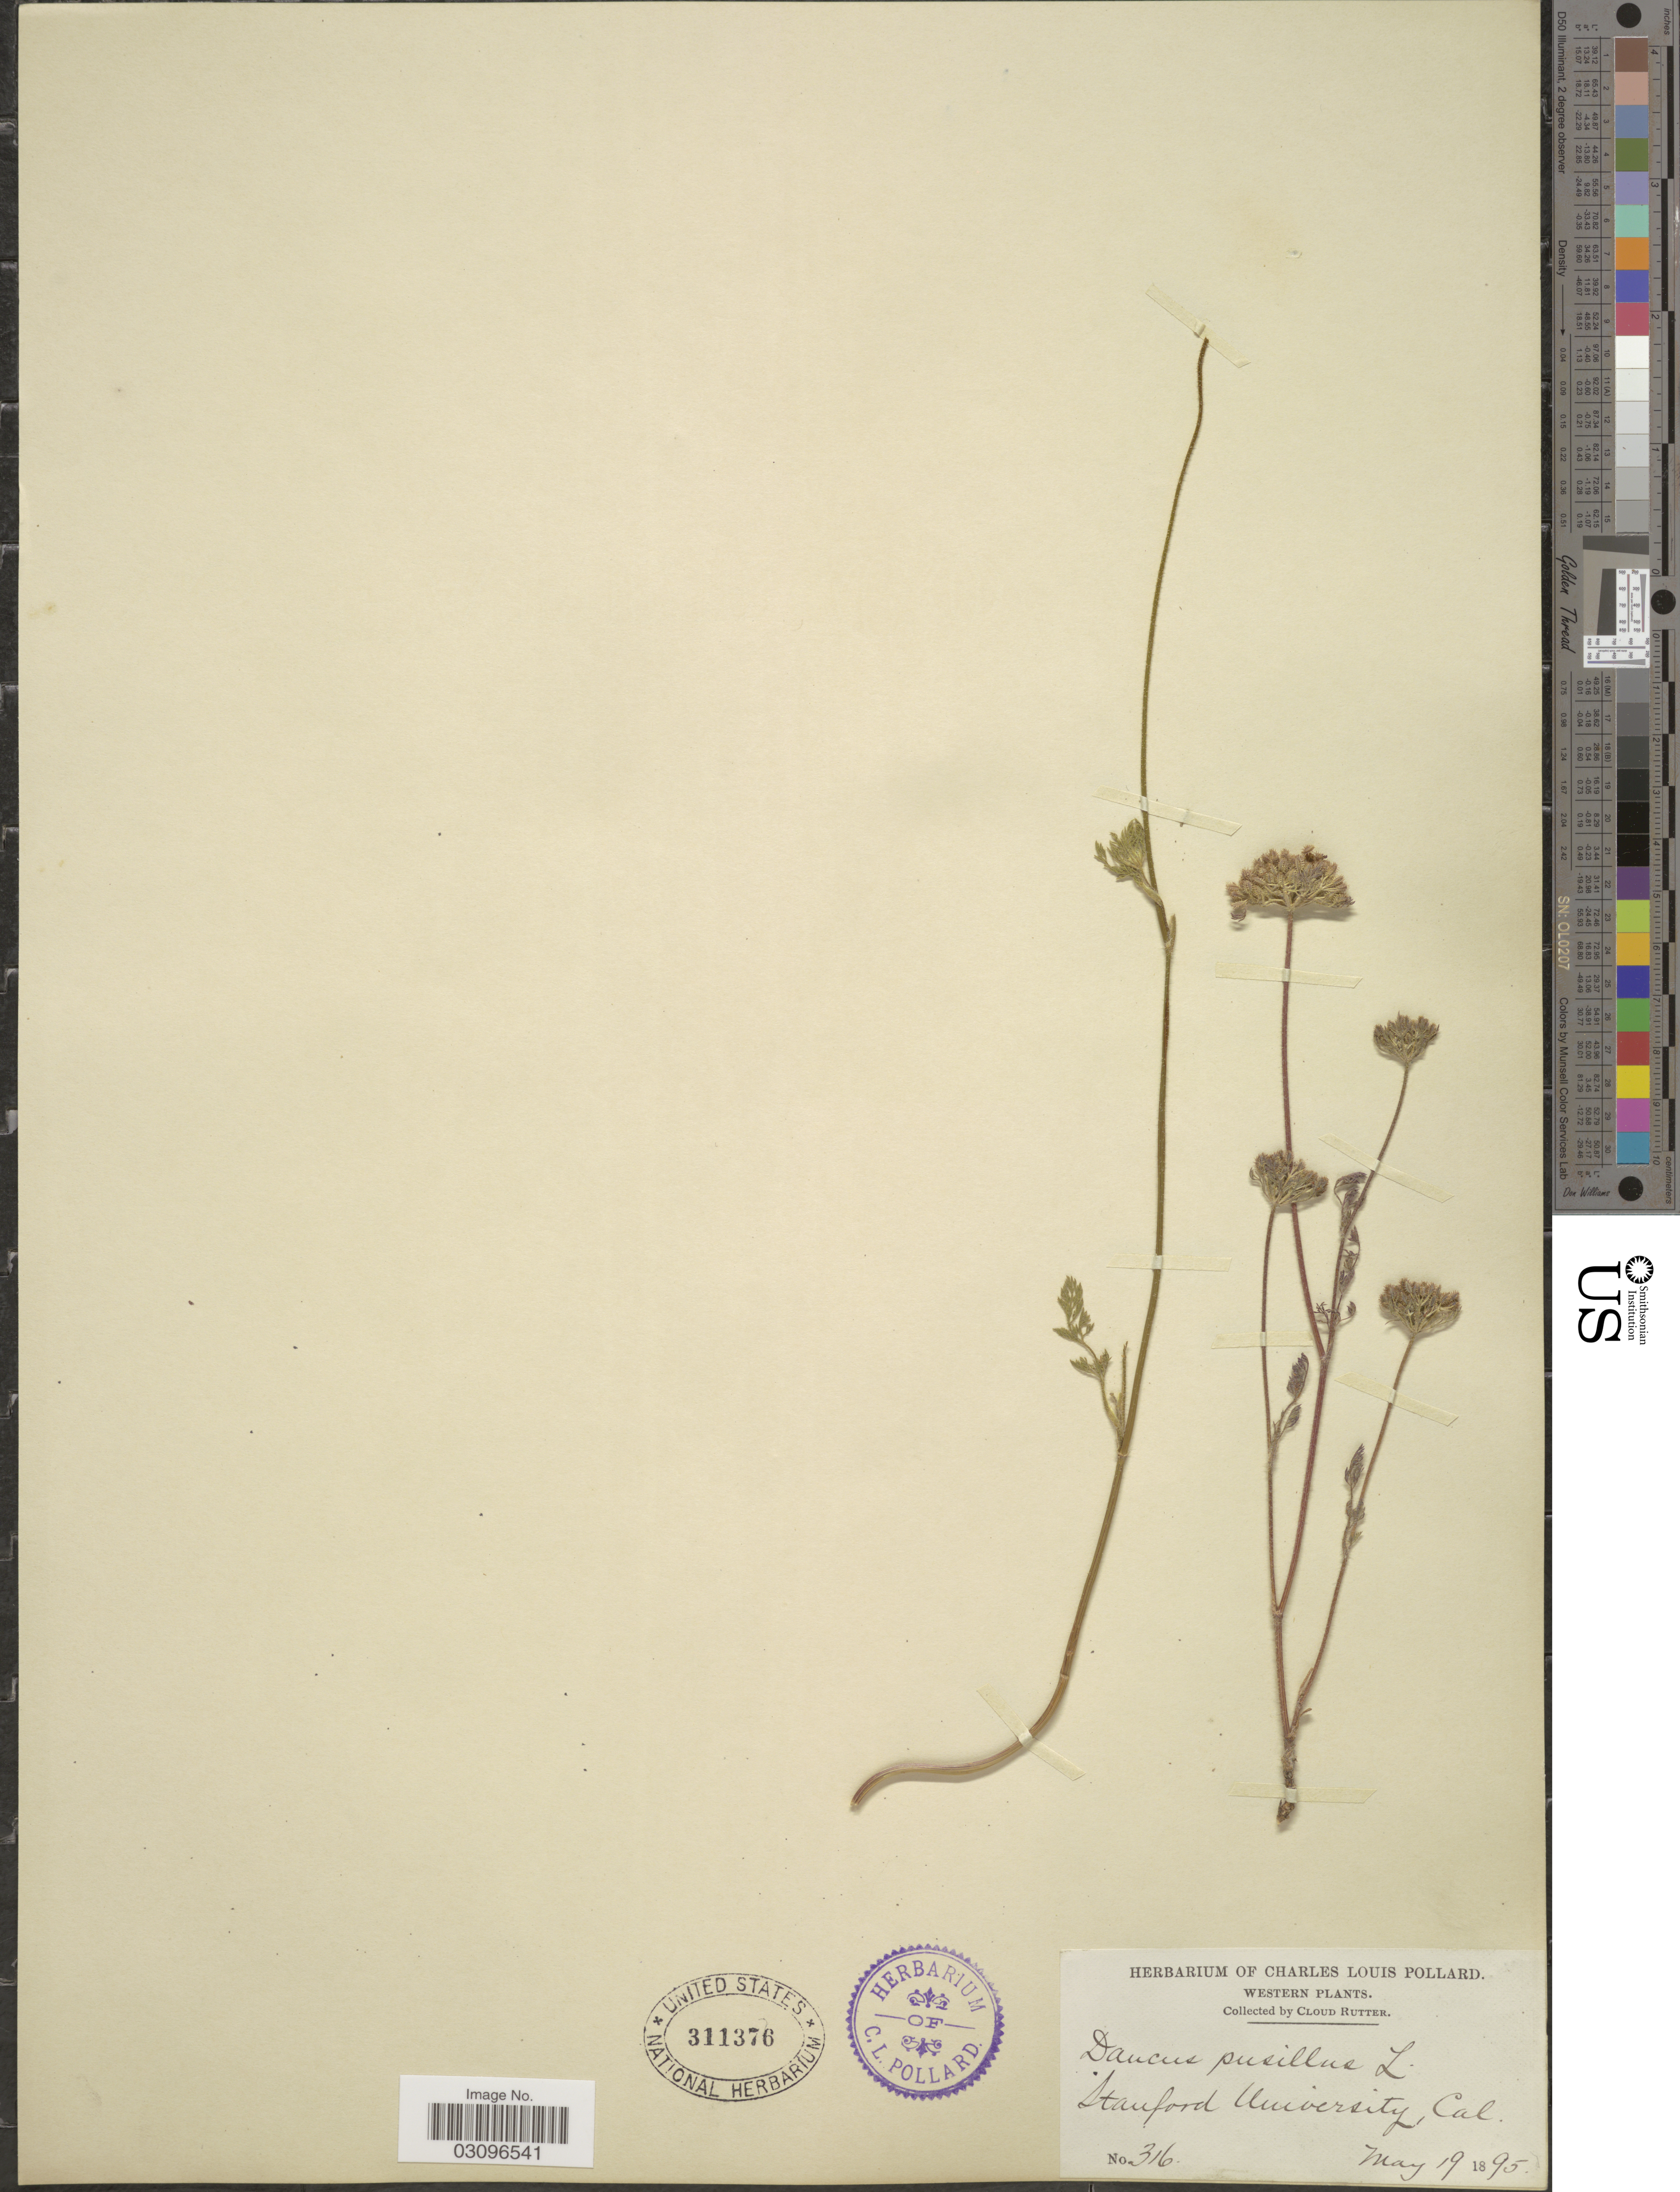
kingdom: Plantae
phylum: Tracheophyta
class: Magnoliopsida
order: Apiales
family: Apiaceae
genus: Daucus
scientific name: Daucus pusillus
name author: Michx.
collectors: C. Rutter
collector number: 316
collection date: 1895-05-19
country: United States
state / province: California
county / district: Santa Clara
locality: Western, Stanford University, Cal.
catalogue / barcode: US 311376